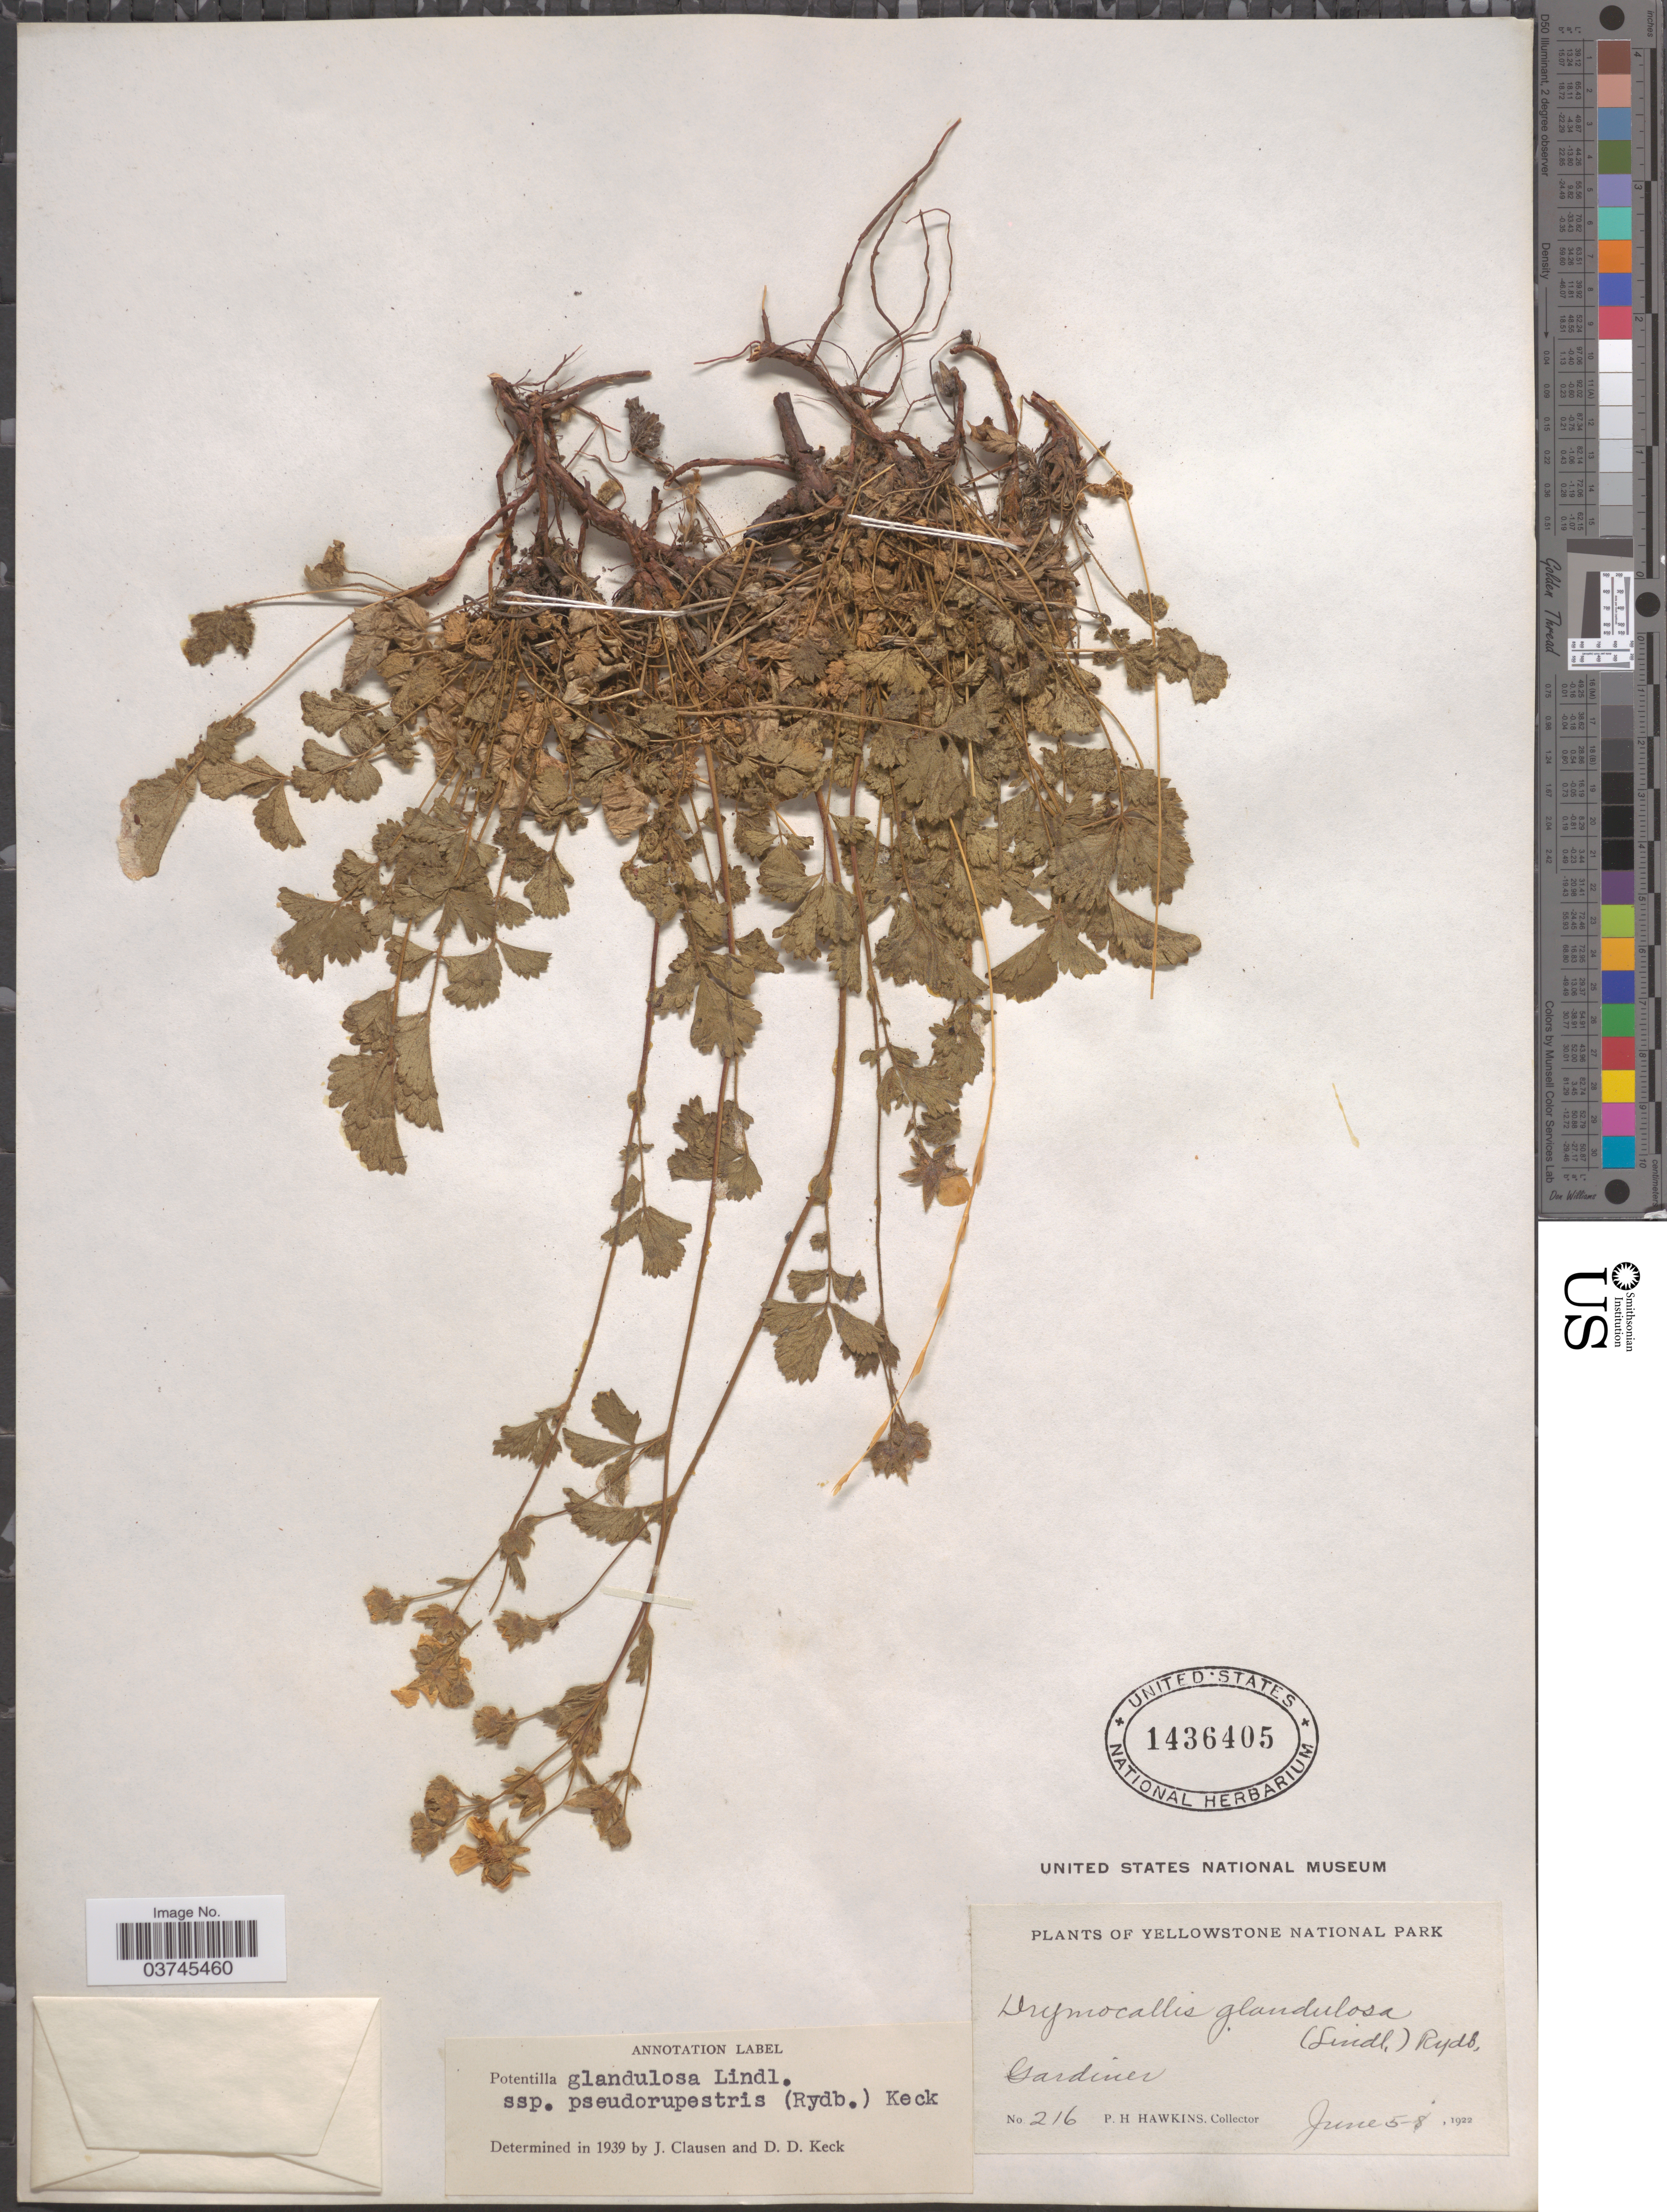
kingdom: Plantae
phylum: Tracheophyta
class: Magnoliopsida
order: Rosales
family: Rosaceae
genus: Drymocallis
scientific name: Drymocallis pseudorupestris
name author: (Rydb.) Rydb.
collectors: P. Hawkins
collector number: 216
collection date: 1922-06-05/1922-06-08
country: United States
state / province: Montana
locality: The Yellowstone National Park. Gardiner.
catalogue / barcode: US 1436405